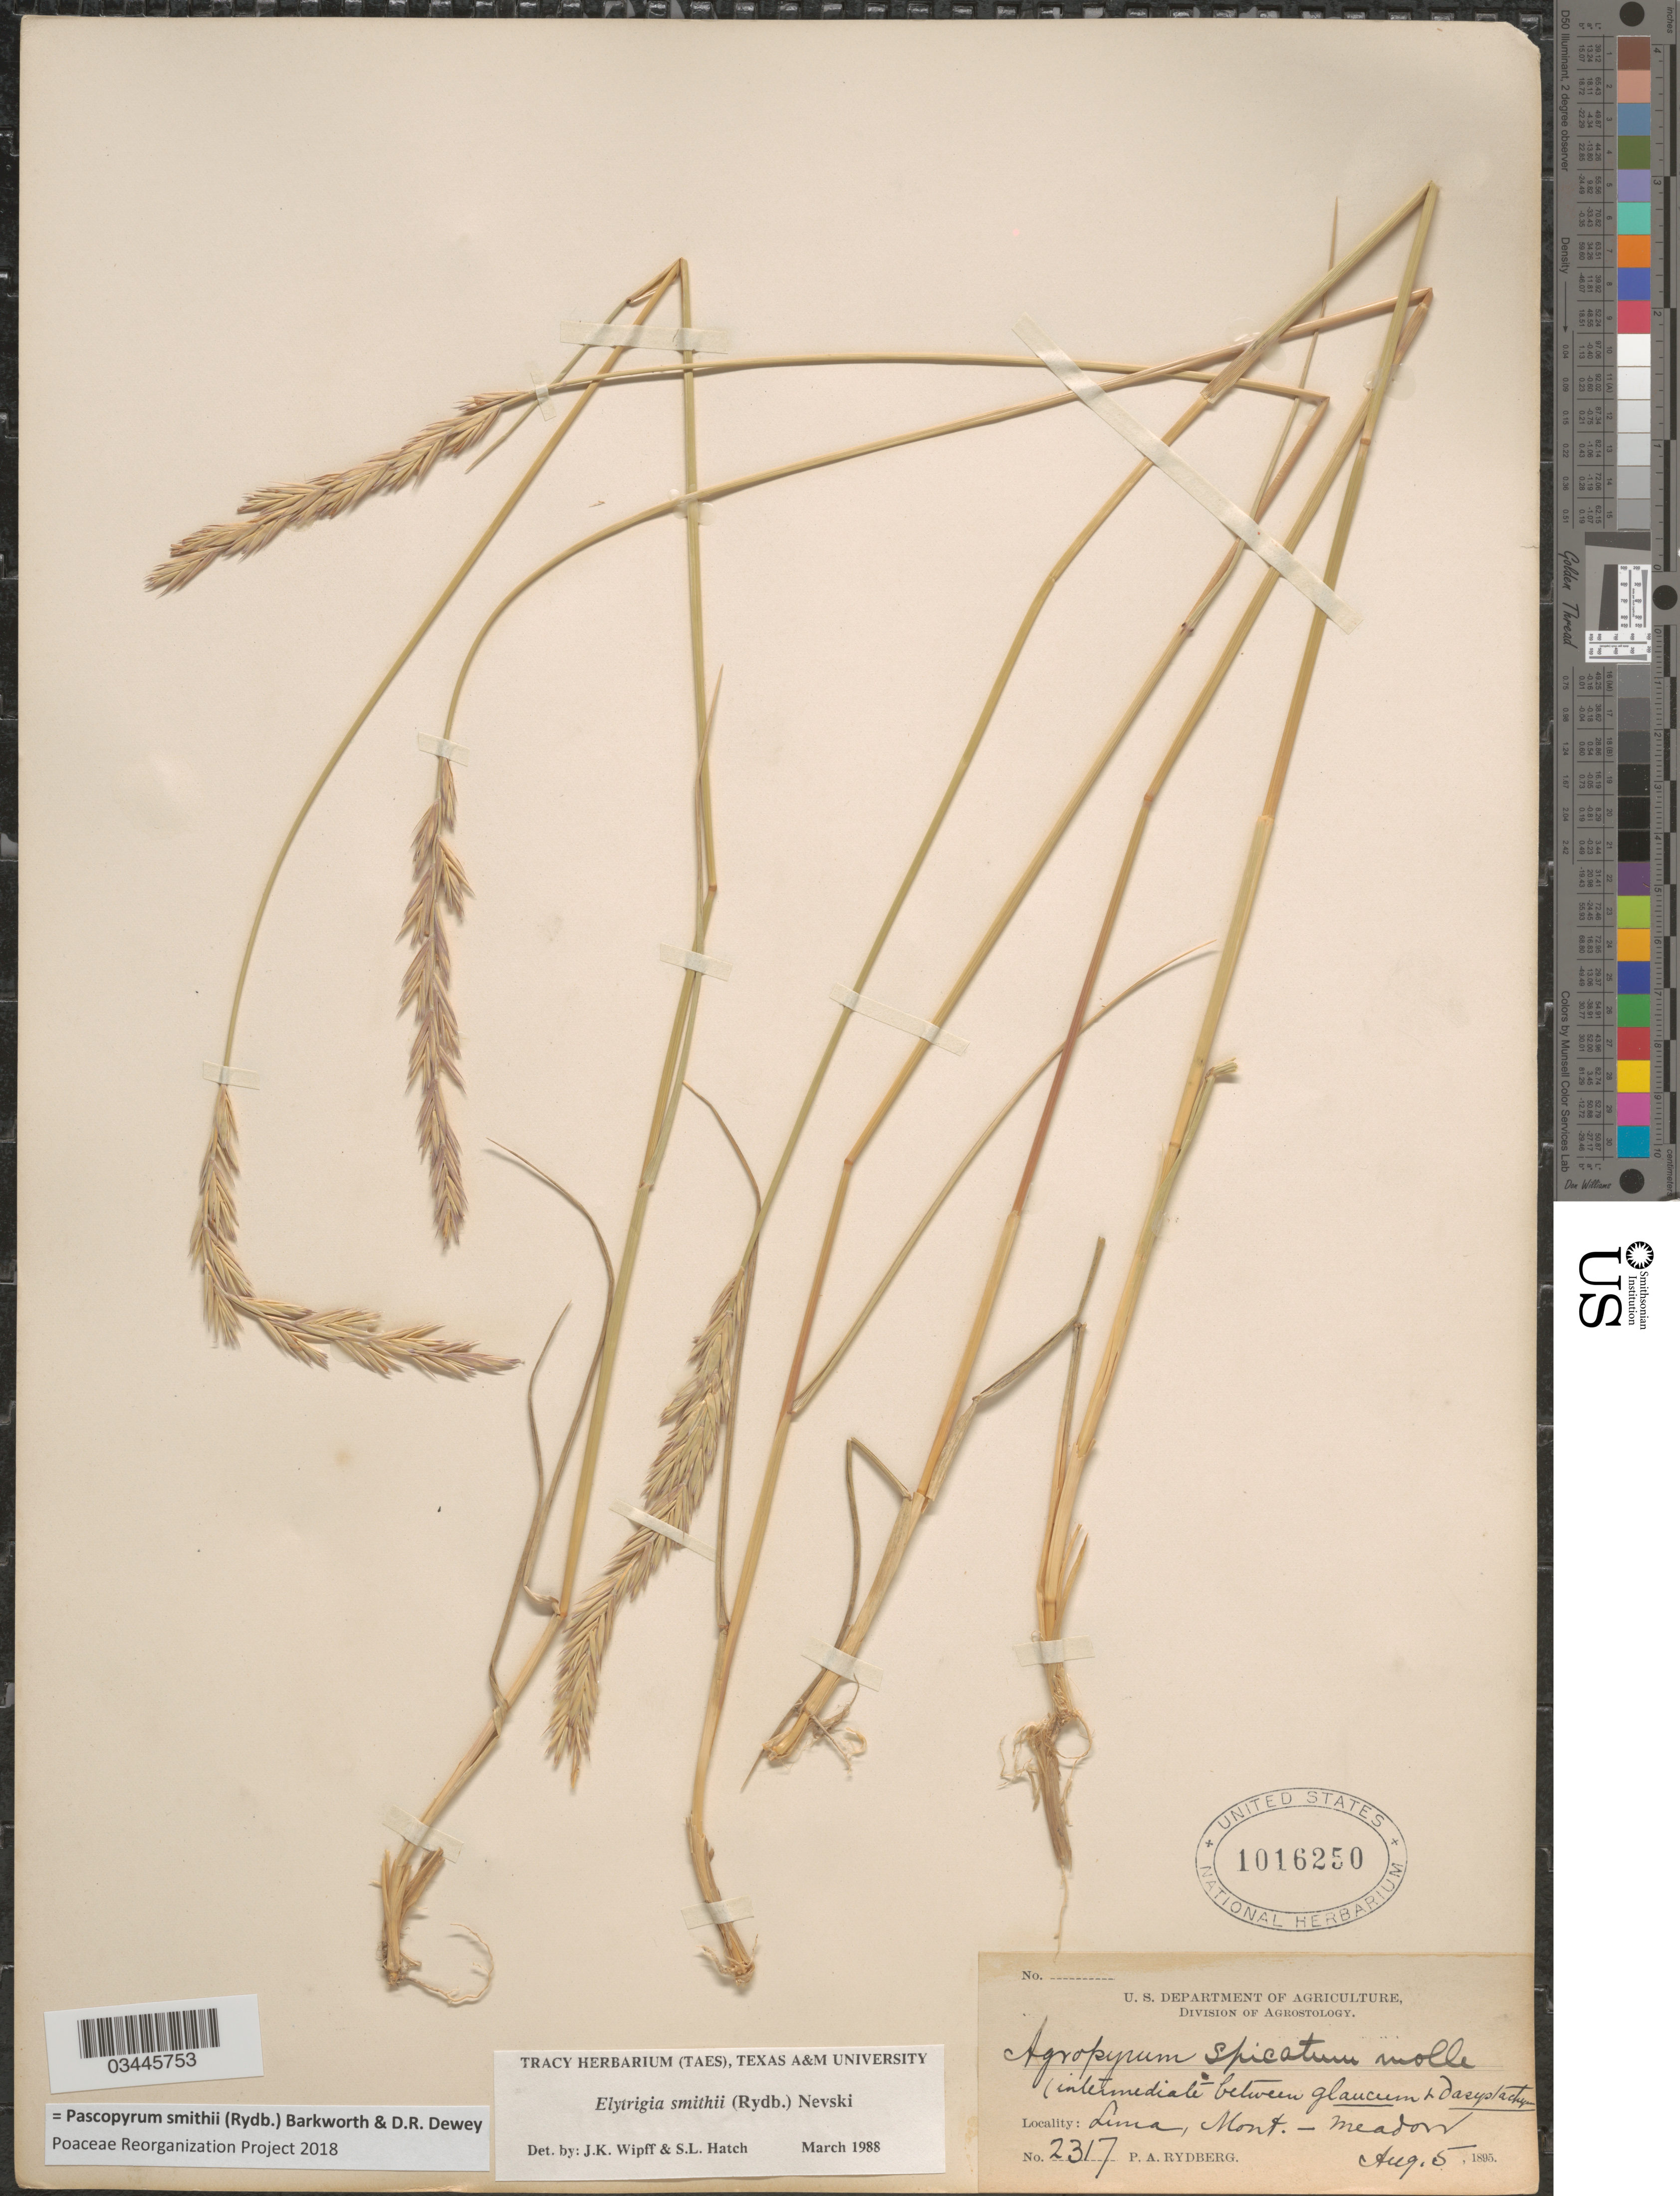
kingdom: Plantae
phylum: Tracheophyta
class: Liliopsida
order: Poales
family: Poaceae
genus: Pascopyrum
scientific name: Pascopyrum smithii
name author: (Rydb.) Barkworth & Dewey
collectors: P. A. Rydberg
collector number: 2317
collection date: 1895-08-05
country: United States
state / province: Montana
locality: Lima. Meadow.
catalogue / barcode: US 1016250